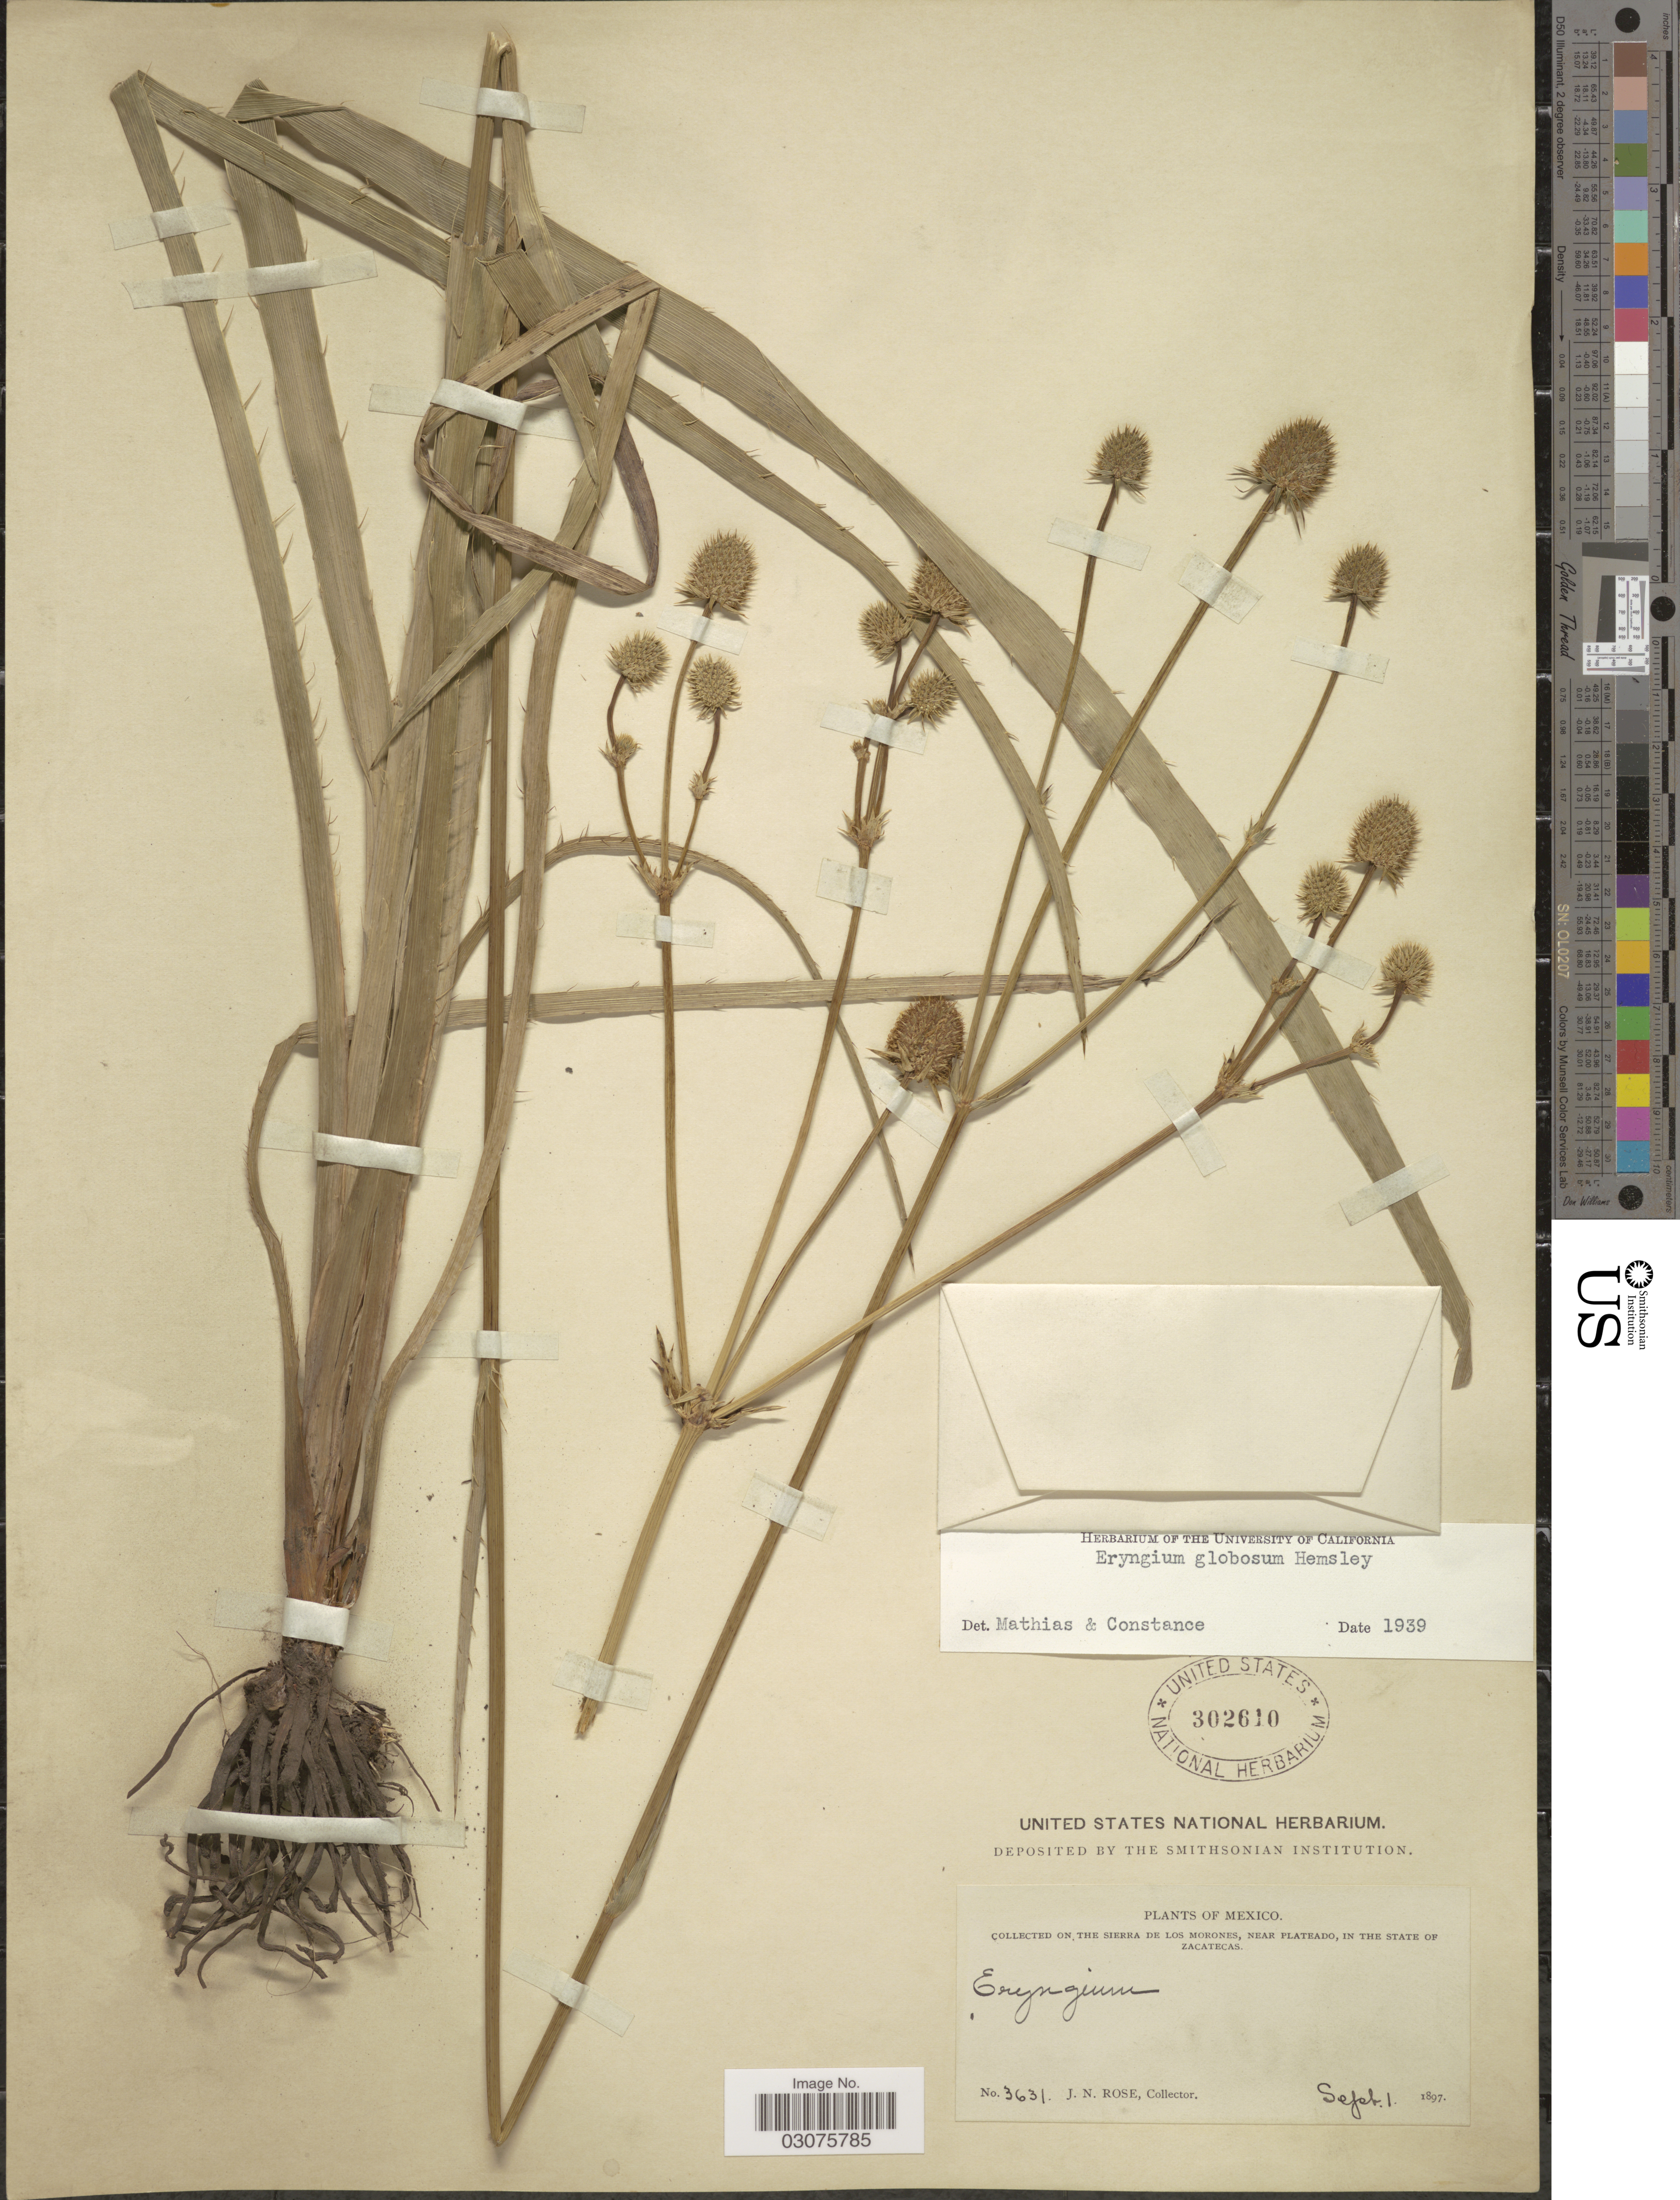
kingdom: Plantae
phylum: Tracheophyta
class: Magnoliopsida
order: Apiales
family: Apiaceae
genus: Eryngium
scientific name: Eryngium longifolium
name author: Cav.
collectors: J. N. Rose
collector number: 3631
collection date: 1897-09-01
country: Mexico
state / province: Zacatecas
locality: Collected on the Sierra de Los Morones, near Plateado, in the State of Zacatecas.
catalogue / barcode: US 302610